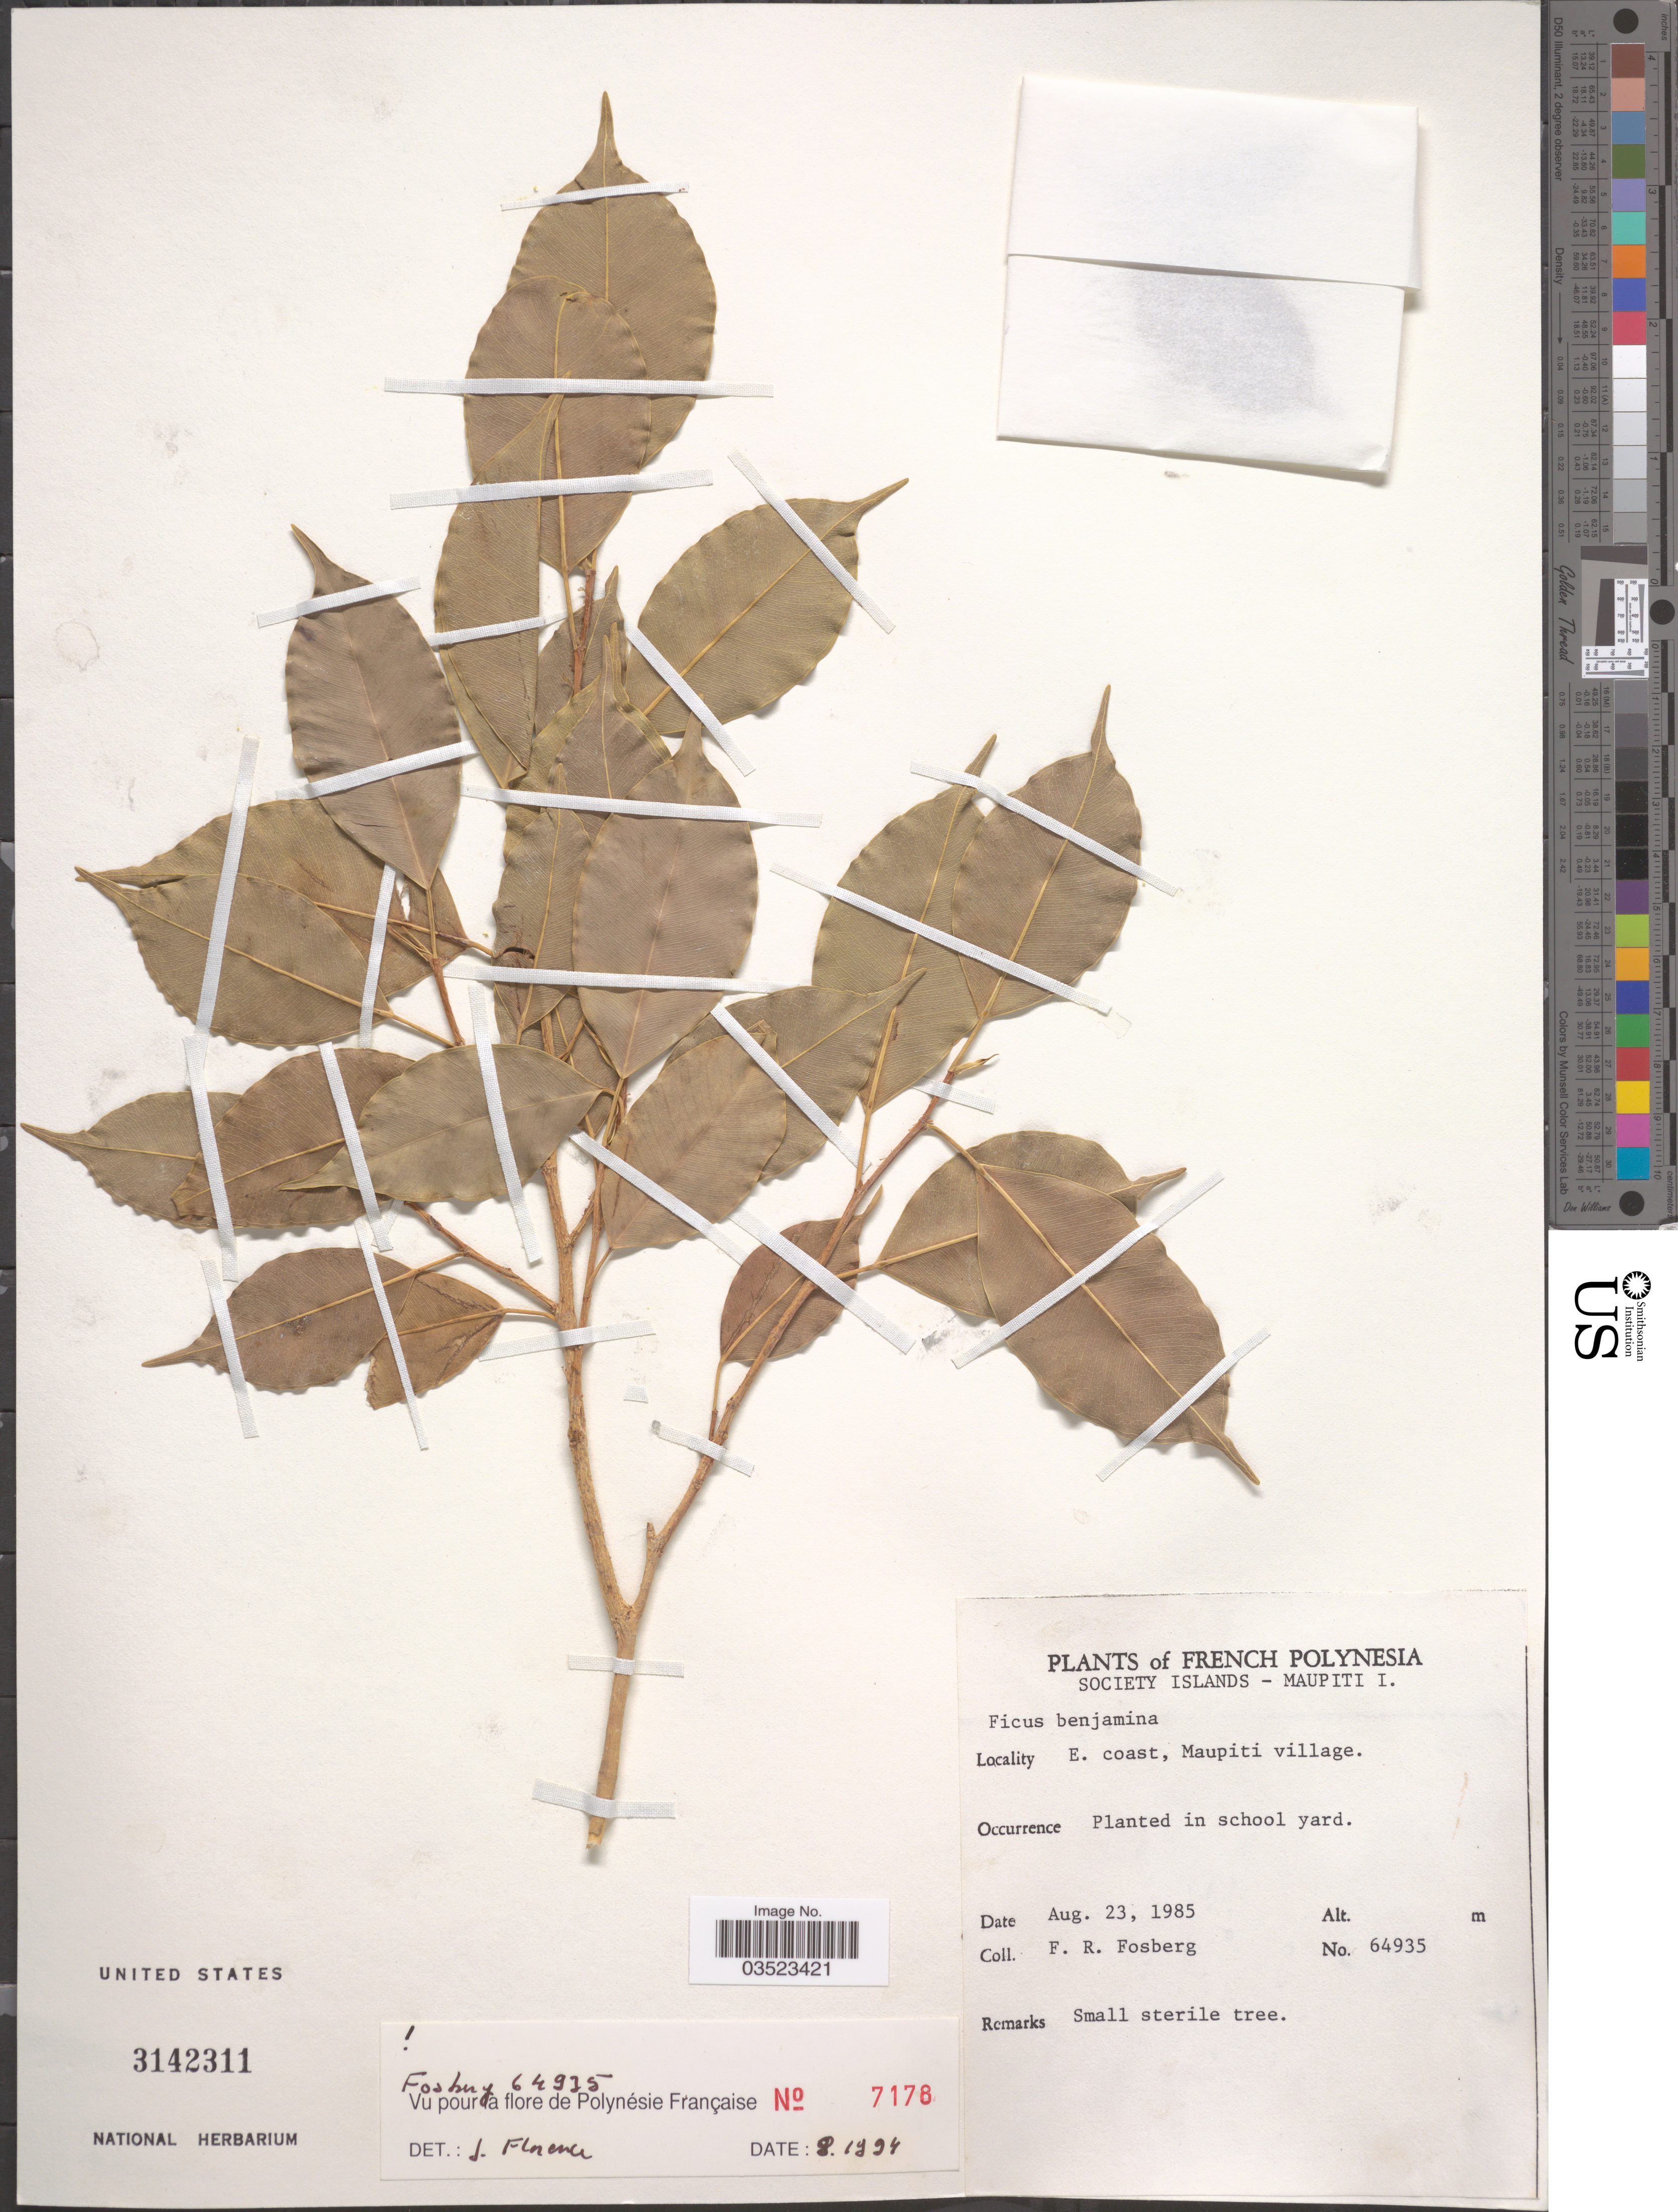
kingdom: Plantae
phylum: Tracheophyta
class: Magnoliopsida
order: Rosales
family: Moraceae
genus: Ficus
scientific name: Ficus benjamina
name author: L.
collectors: F. R. Fosberg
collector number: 64935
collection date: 1985-08-23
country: French Polynesia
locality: Society Islands - Maupiti I. E. coast, Maupiti village.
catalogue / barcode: US 3142311